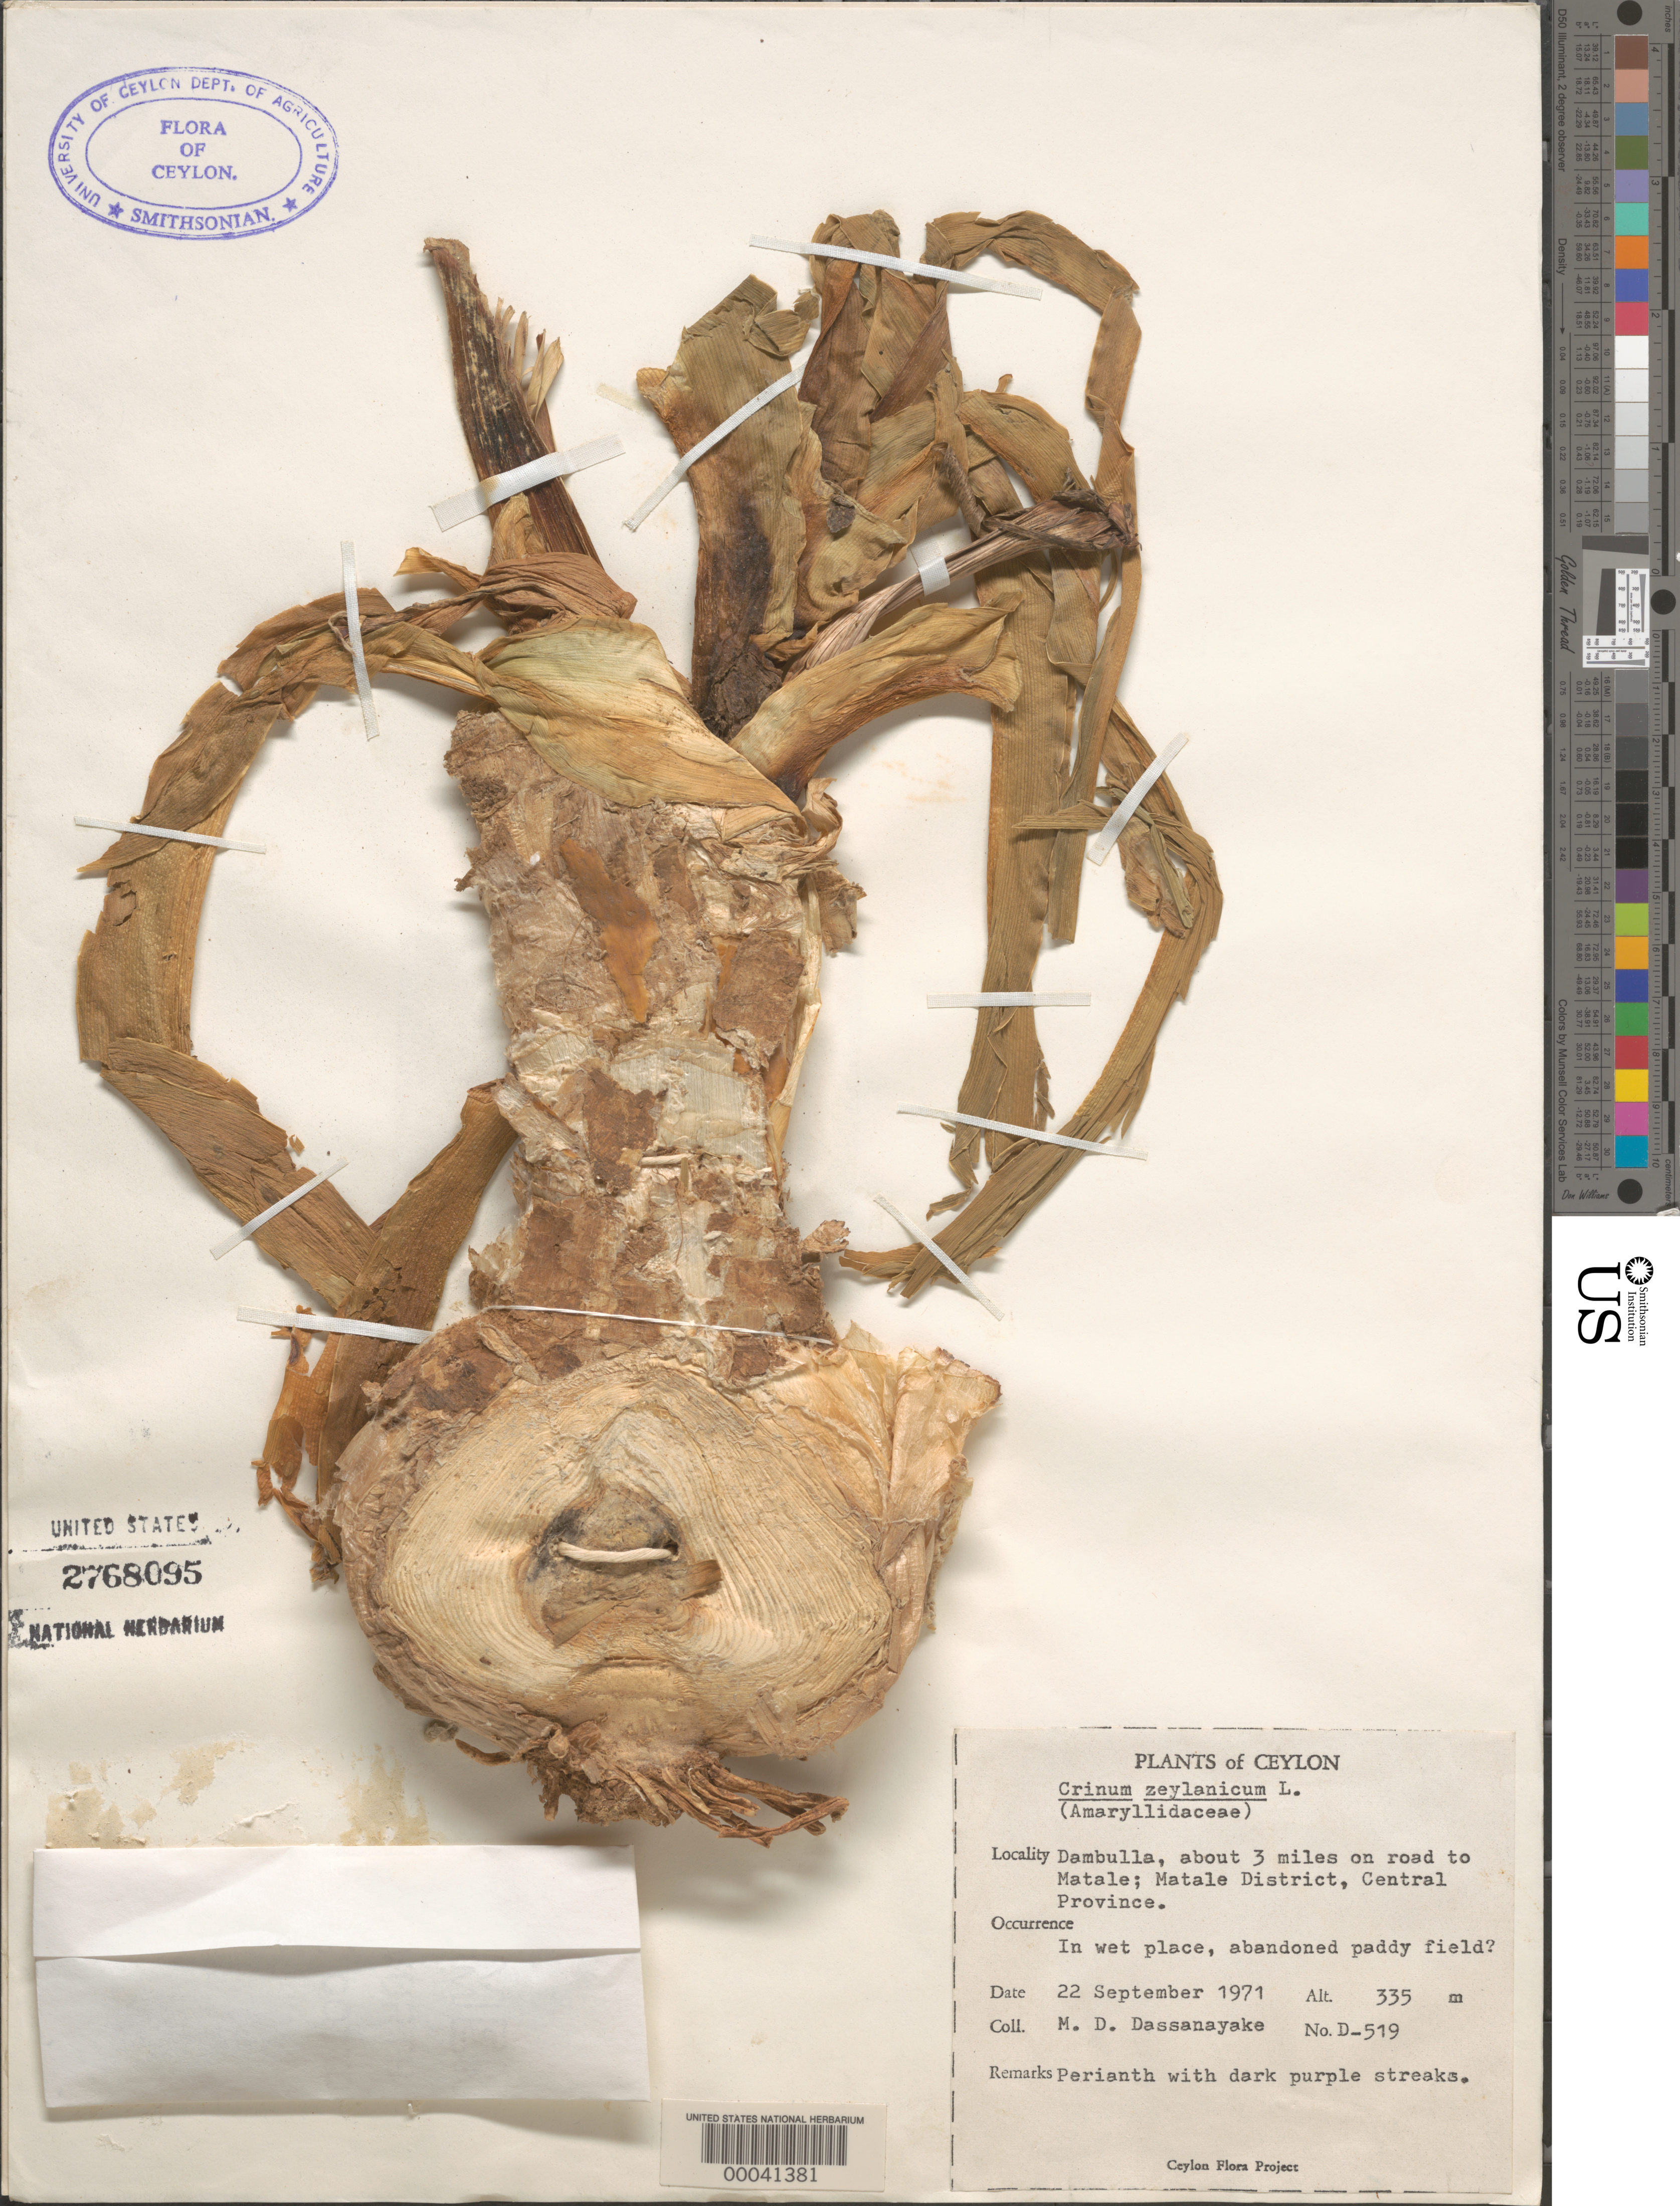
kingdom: Plantae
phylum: Tracheophyta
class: Liliopsida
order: Asparagales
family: Amaryllidaceae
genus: Crinum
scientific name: Crinum zeylanicum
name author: (L.) L.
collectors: M. Dassanayake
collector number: D-519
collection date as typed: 22 Sep 1971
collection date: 1971-09-22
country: Sri Lanka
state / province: Central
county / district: Matale Dist.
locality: Dambulla, about 3 mi. on rd to matale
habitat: Wet place in abandoned paddy field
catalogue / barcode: US 2768095